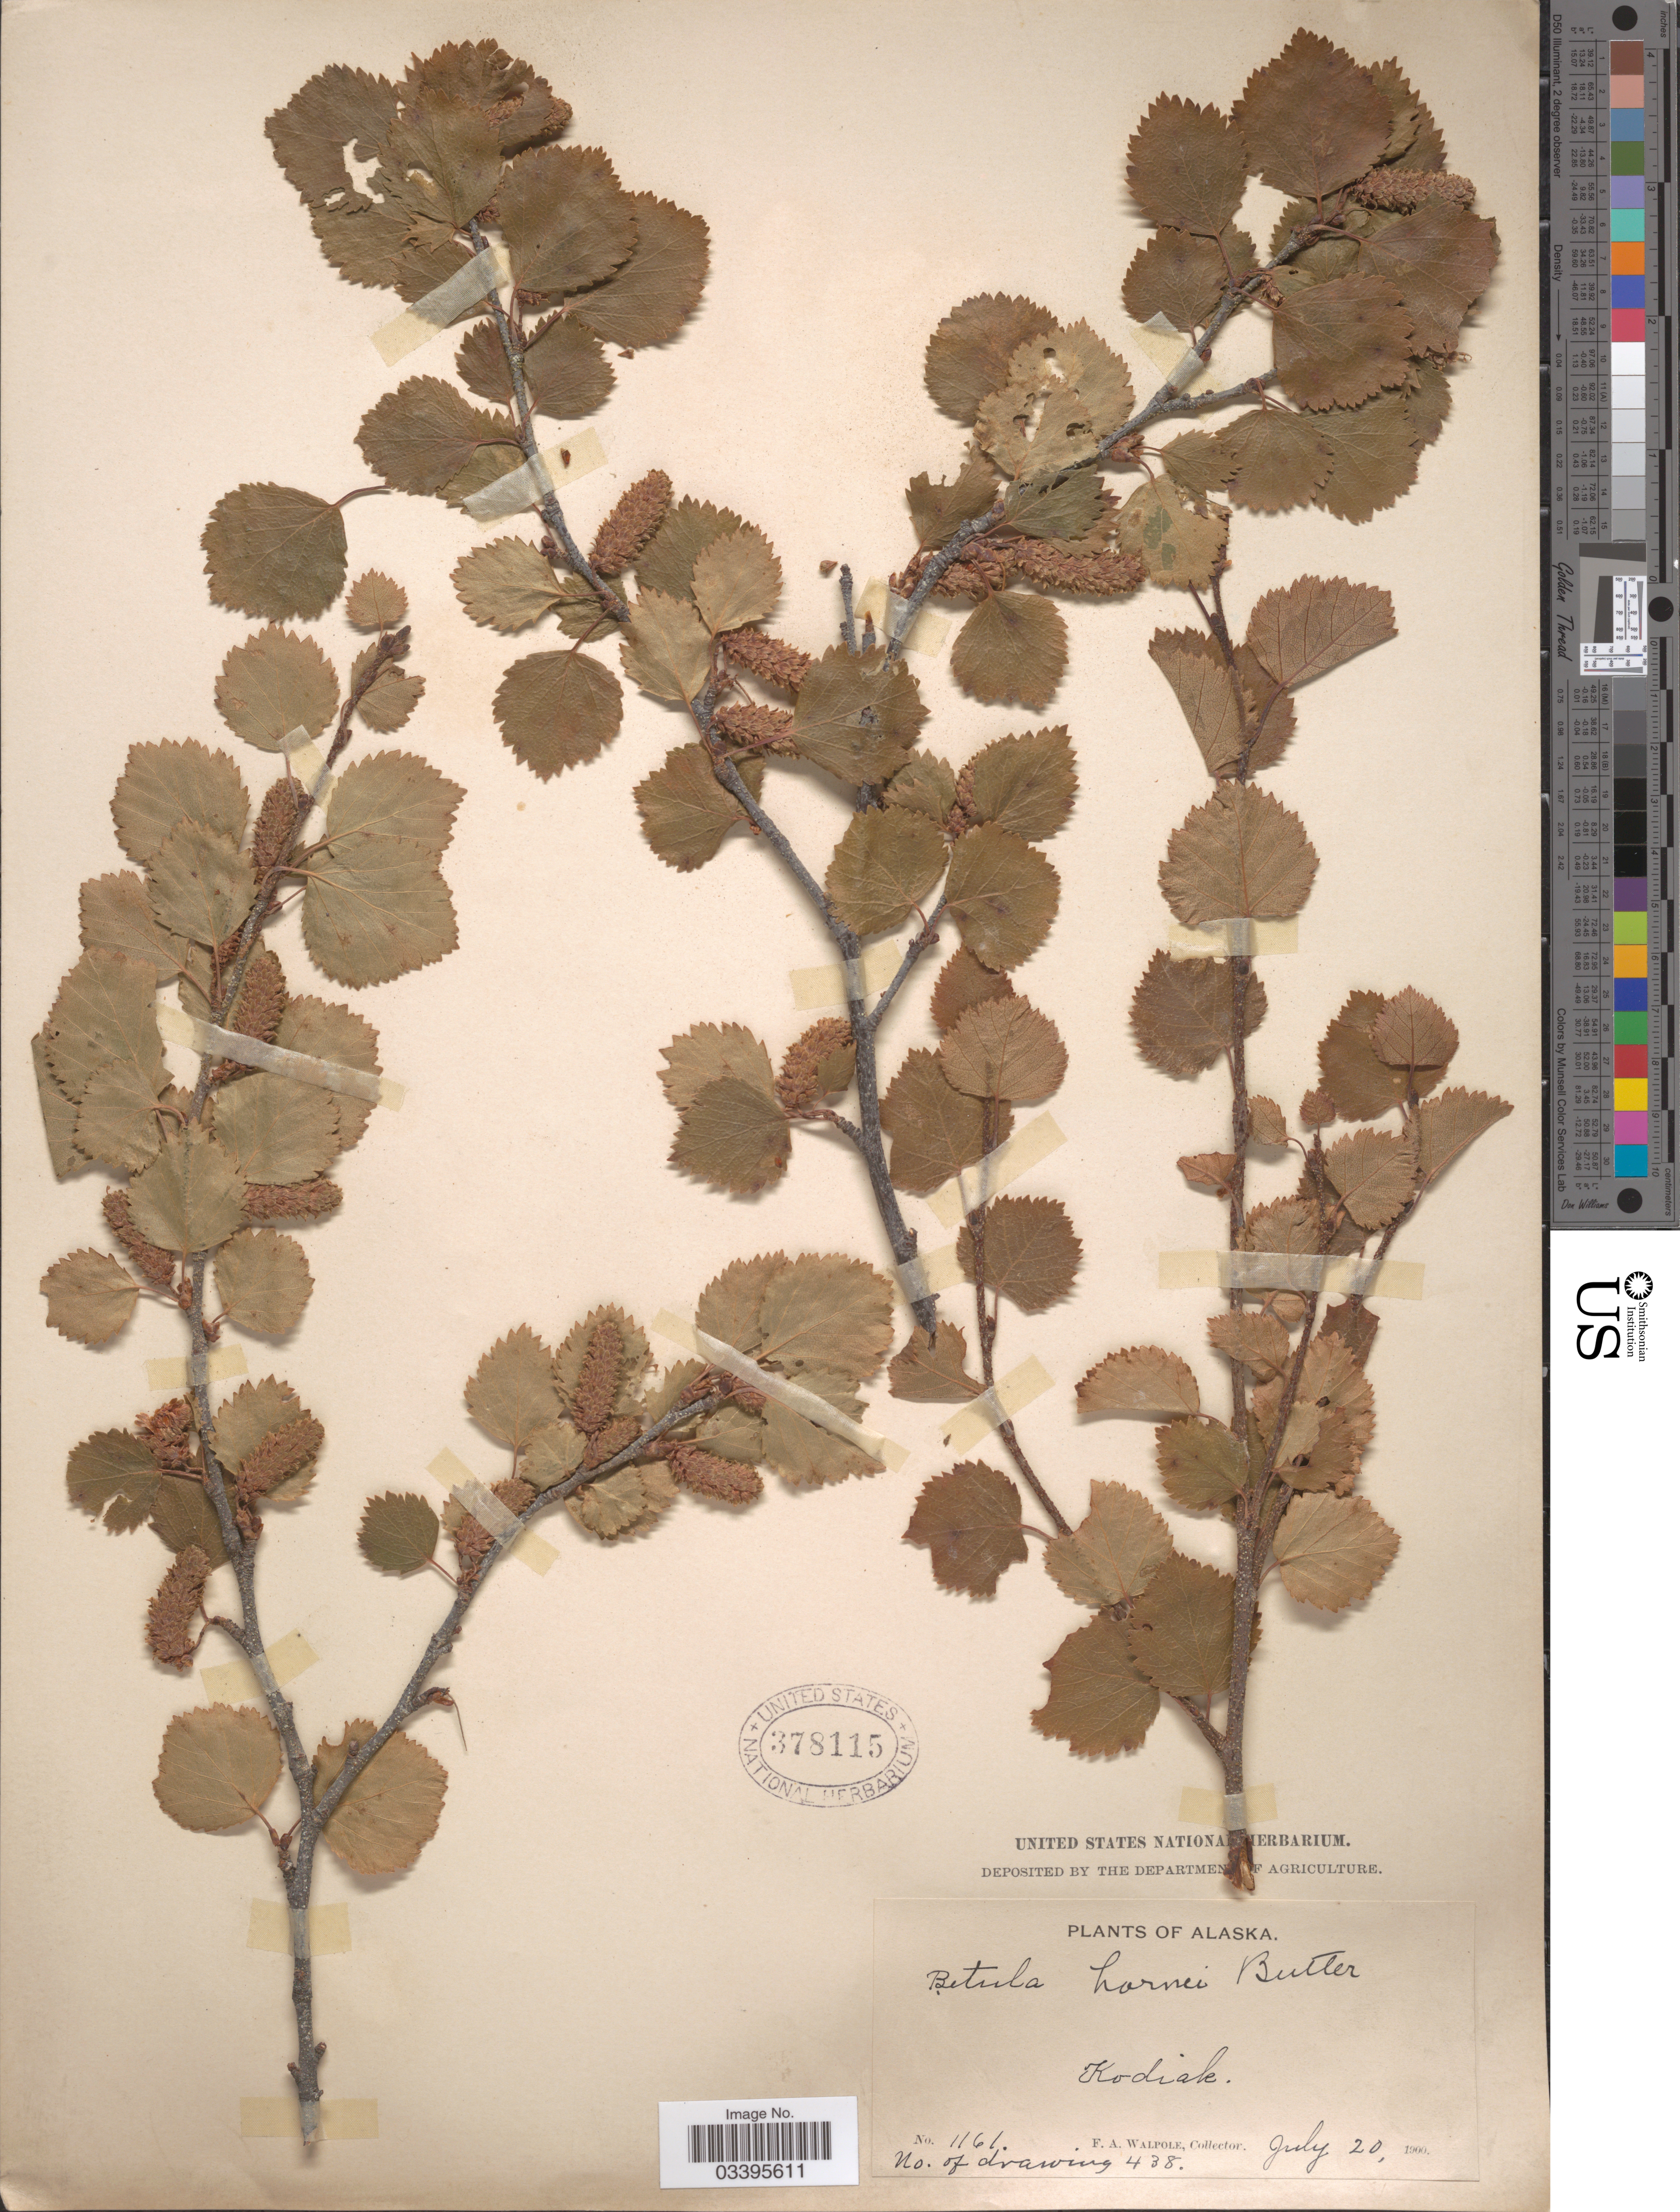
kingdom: Plantae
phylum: Tracheophyta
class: Magnoliopsida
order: Fagales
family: Betulaceae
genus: Betula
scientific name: Betula x jackii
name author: C.K. Schneid.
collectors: F. Walpole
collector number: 1161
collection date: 1900-07-20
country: United States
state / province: Alaska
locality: Kodiak.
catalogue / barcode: US 378115